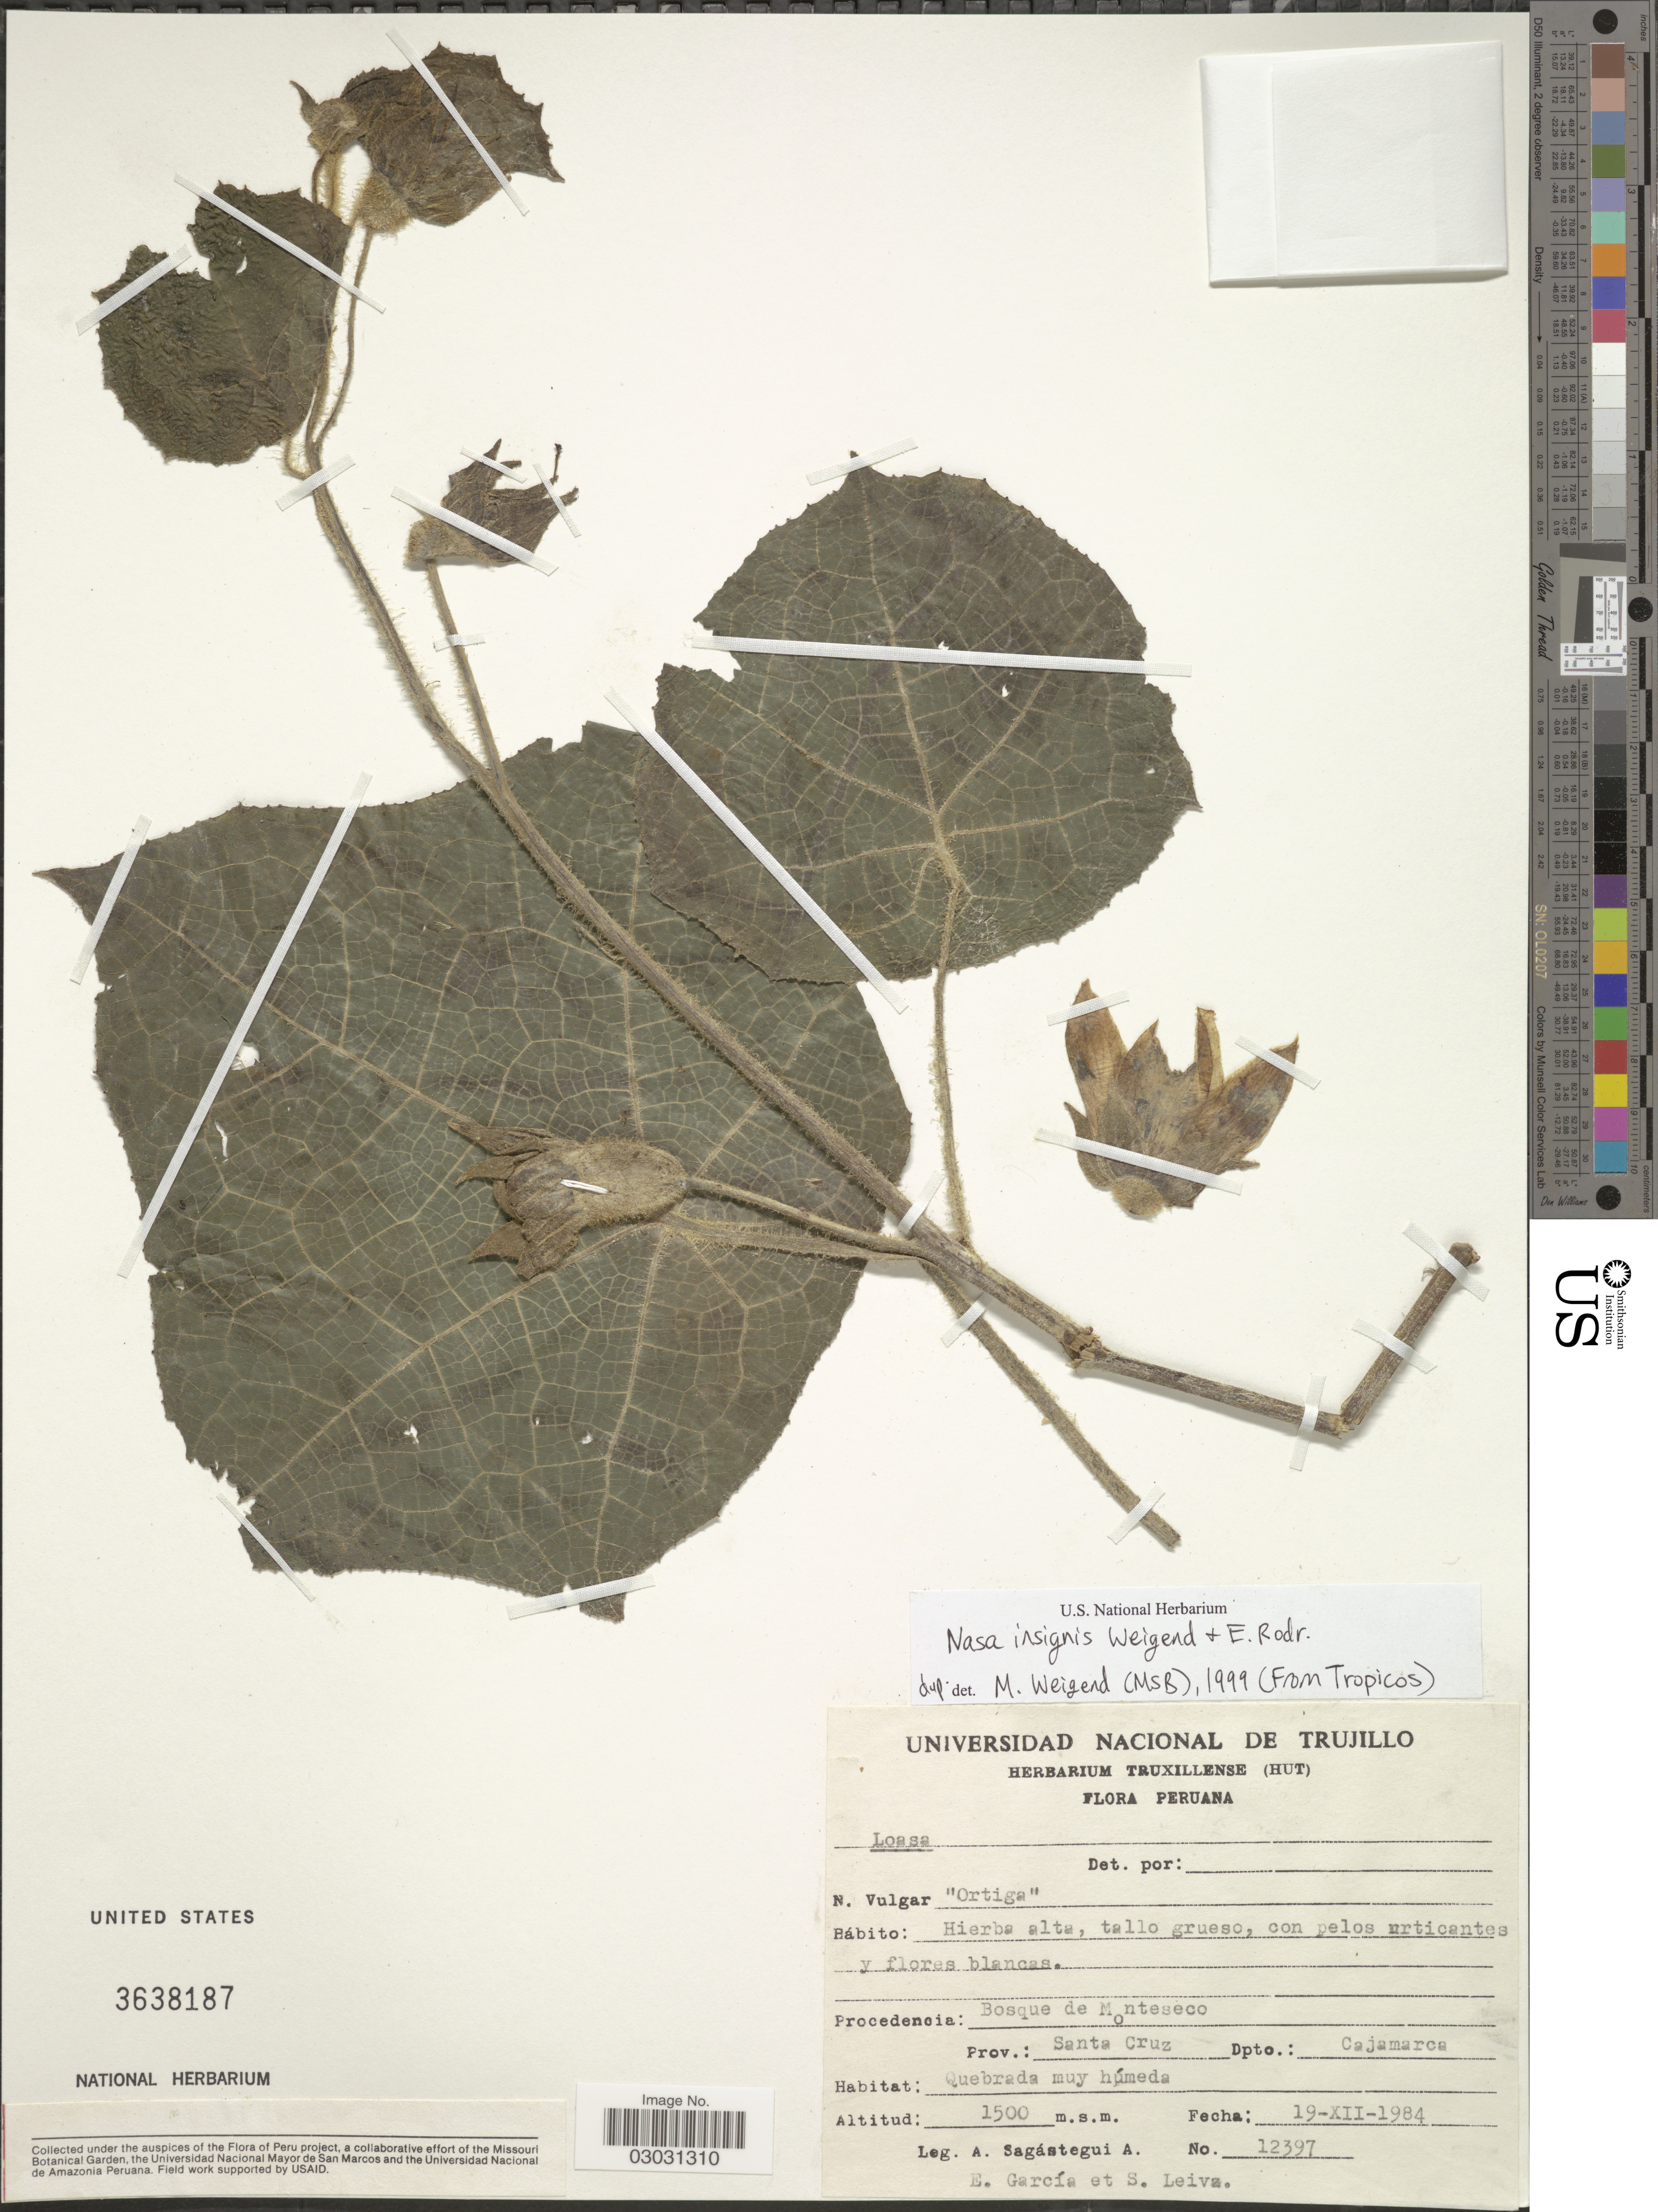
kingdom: Plantae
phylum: Tracheophyta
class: Magnoliopsida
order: Cornales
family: Loasaceae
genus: Nasa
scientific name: Nasa insignis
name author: Weigend & E. Rodr.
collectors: A. Sagástegui A., E. García & S. Leiva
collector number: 12397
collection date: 1984-12-19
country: Peru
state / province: Cajamarca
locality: Bosque de Monteseco, Prov.: Santa Cruz, Dpto. Cajamarca.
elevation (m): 1500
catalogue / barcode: US 3638187